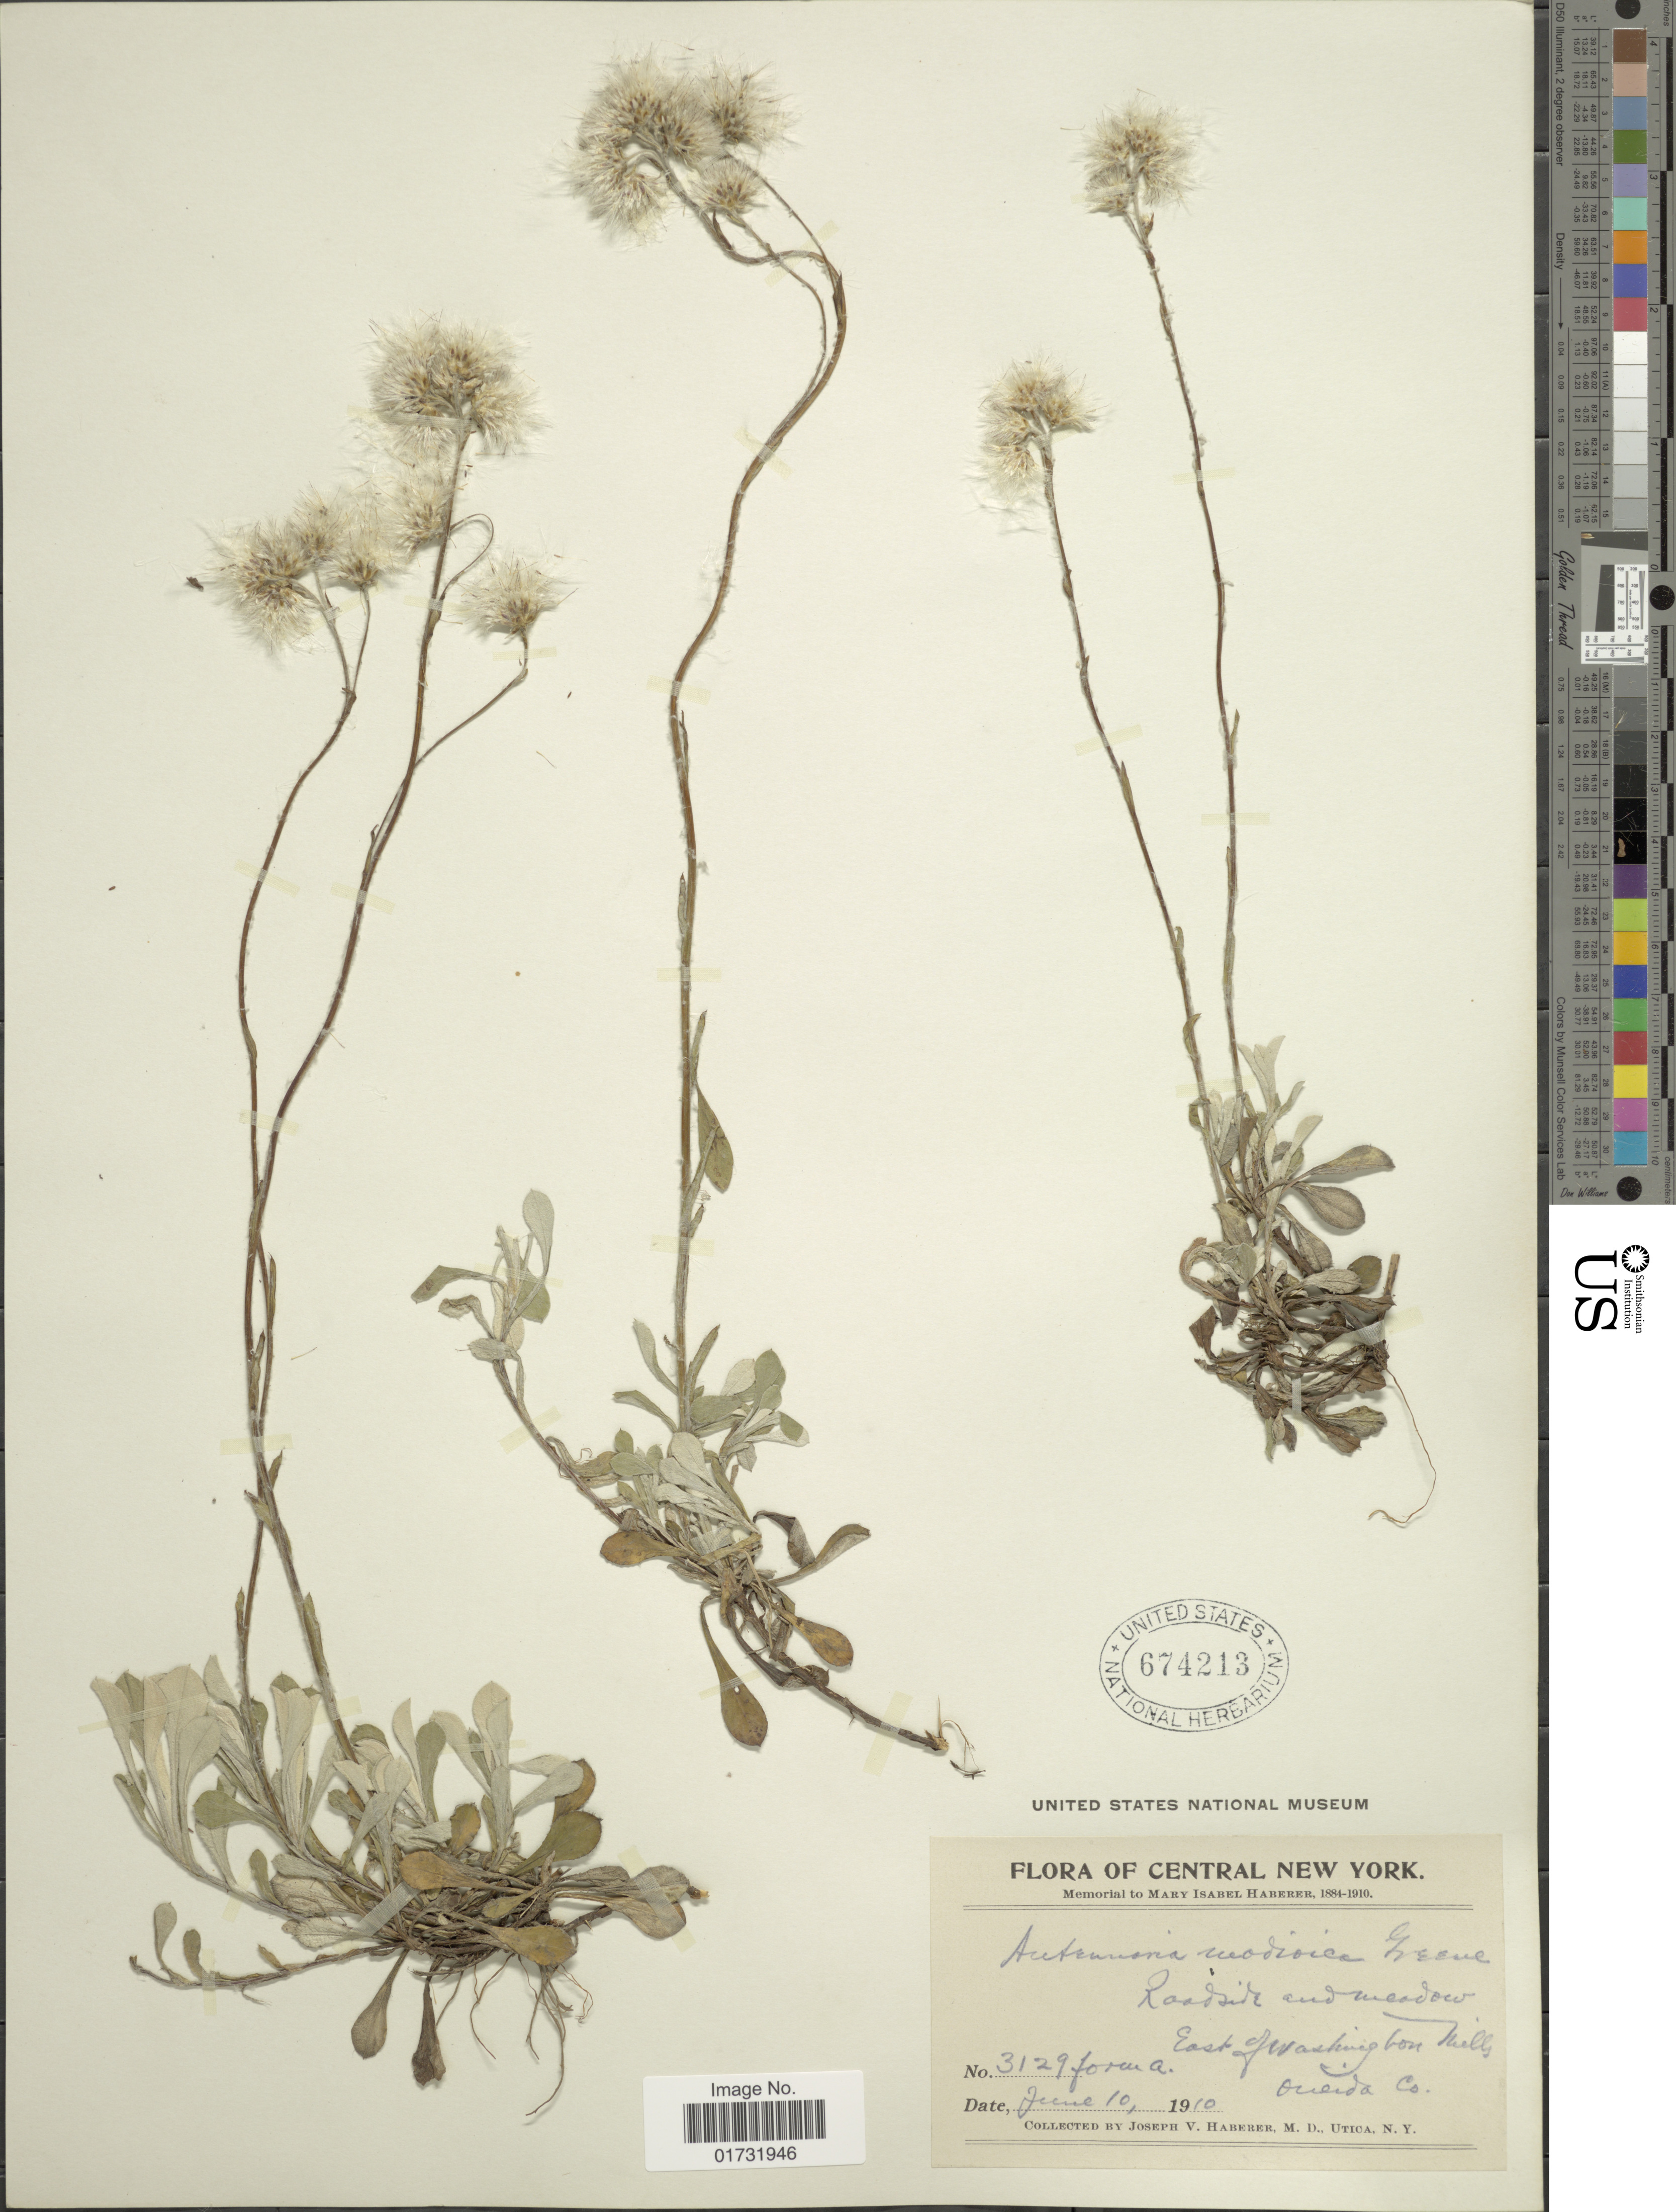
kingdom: Plantae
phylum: Tracheophyta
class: Magnoliopsida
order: Asterales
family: Asteraceae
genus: Antennaria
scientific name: Antennaria neodioica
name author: Greene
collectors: J. V. Haberer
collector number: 3129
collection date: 1910-06-10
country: United States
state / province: New York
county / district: Oneida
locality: Central New York. East Washington hills. Oneida Co.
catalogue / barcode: US 674213